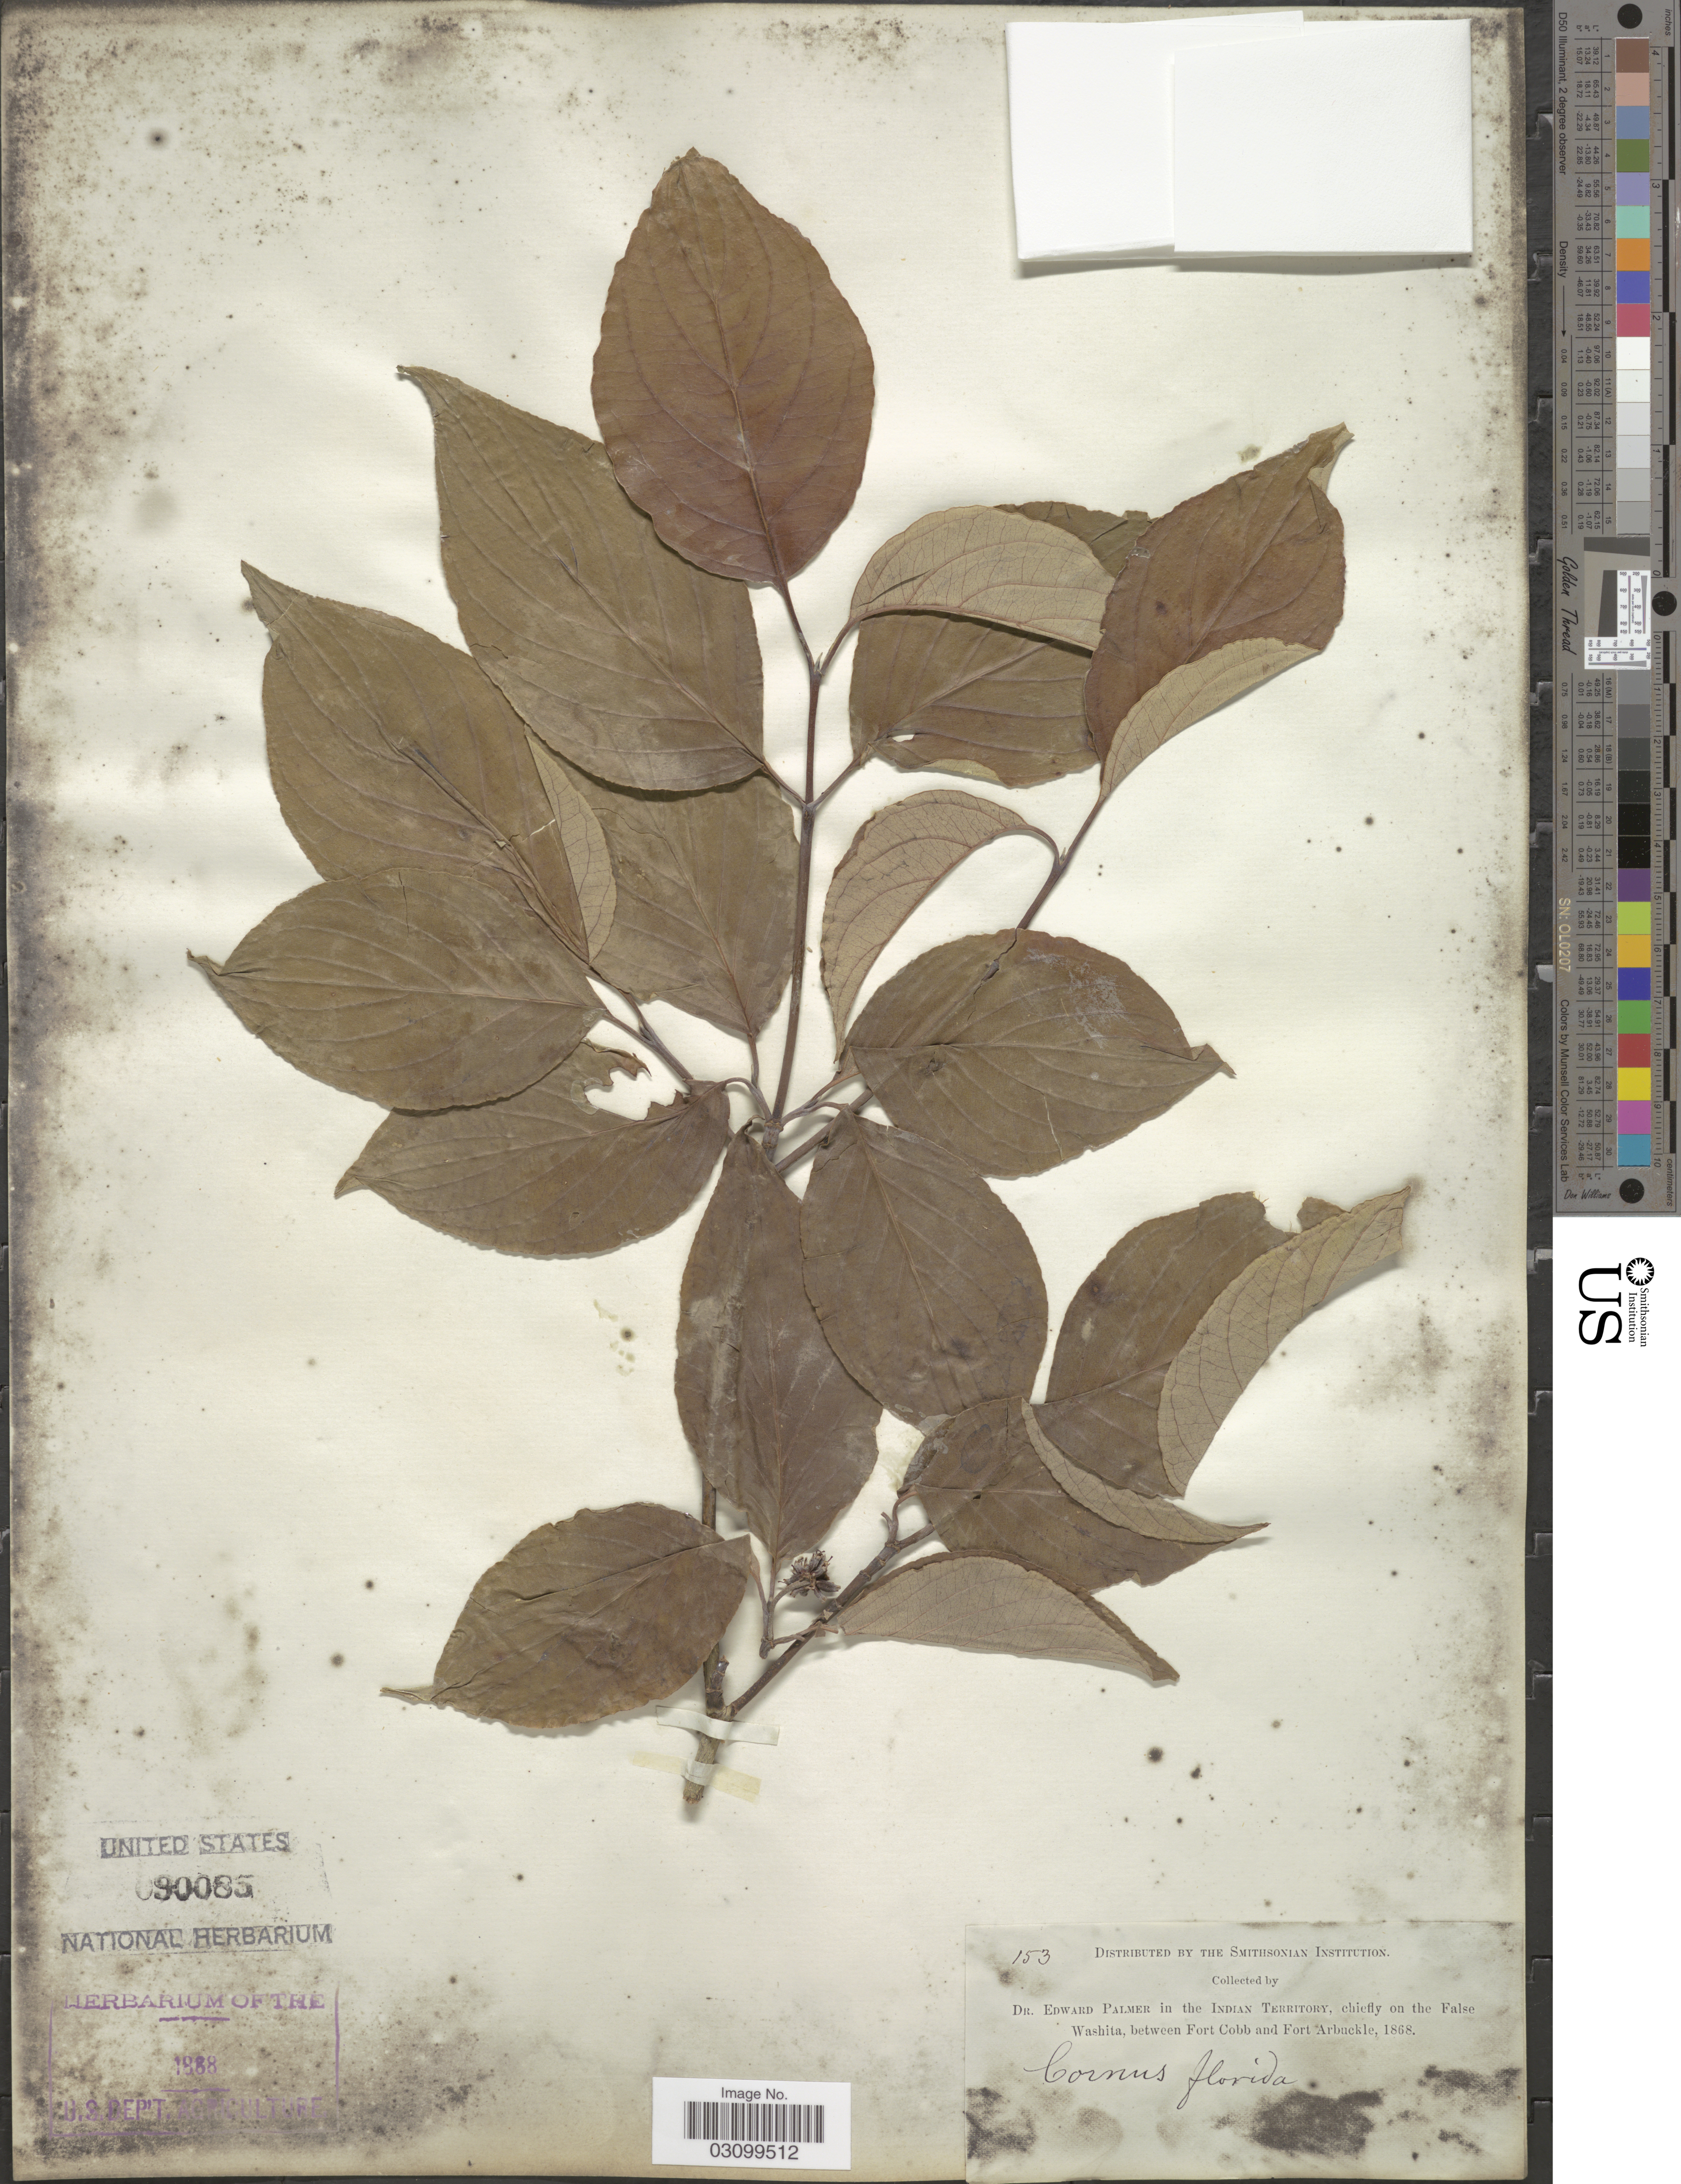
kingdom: Plantae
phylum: Tracheophyta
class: Magnoliopsida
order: Cornales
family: Cornaceae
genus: Cornus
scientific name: Cornus florida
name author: L.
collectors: E. Palmer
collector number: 153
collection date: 1868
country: United States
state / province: Oklahoma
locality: Indian Territory, chiefly on the False Washita, between Fort Cobb and Fort Arbuckle.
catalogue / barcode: US 90085